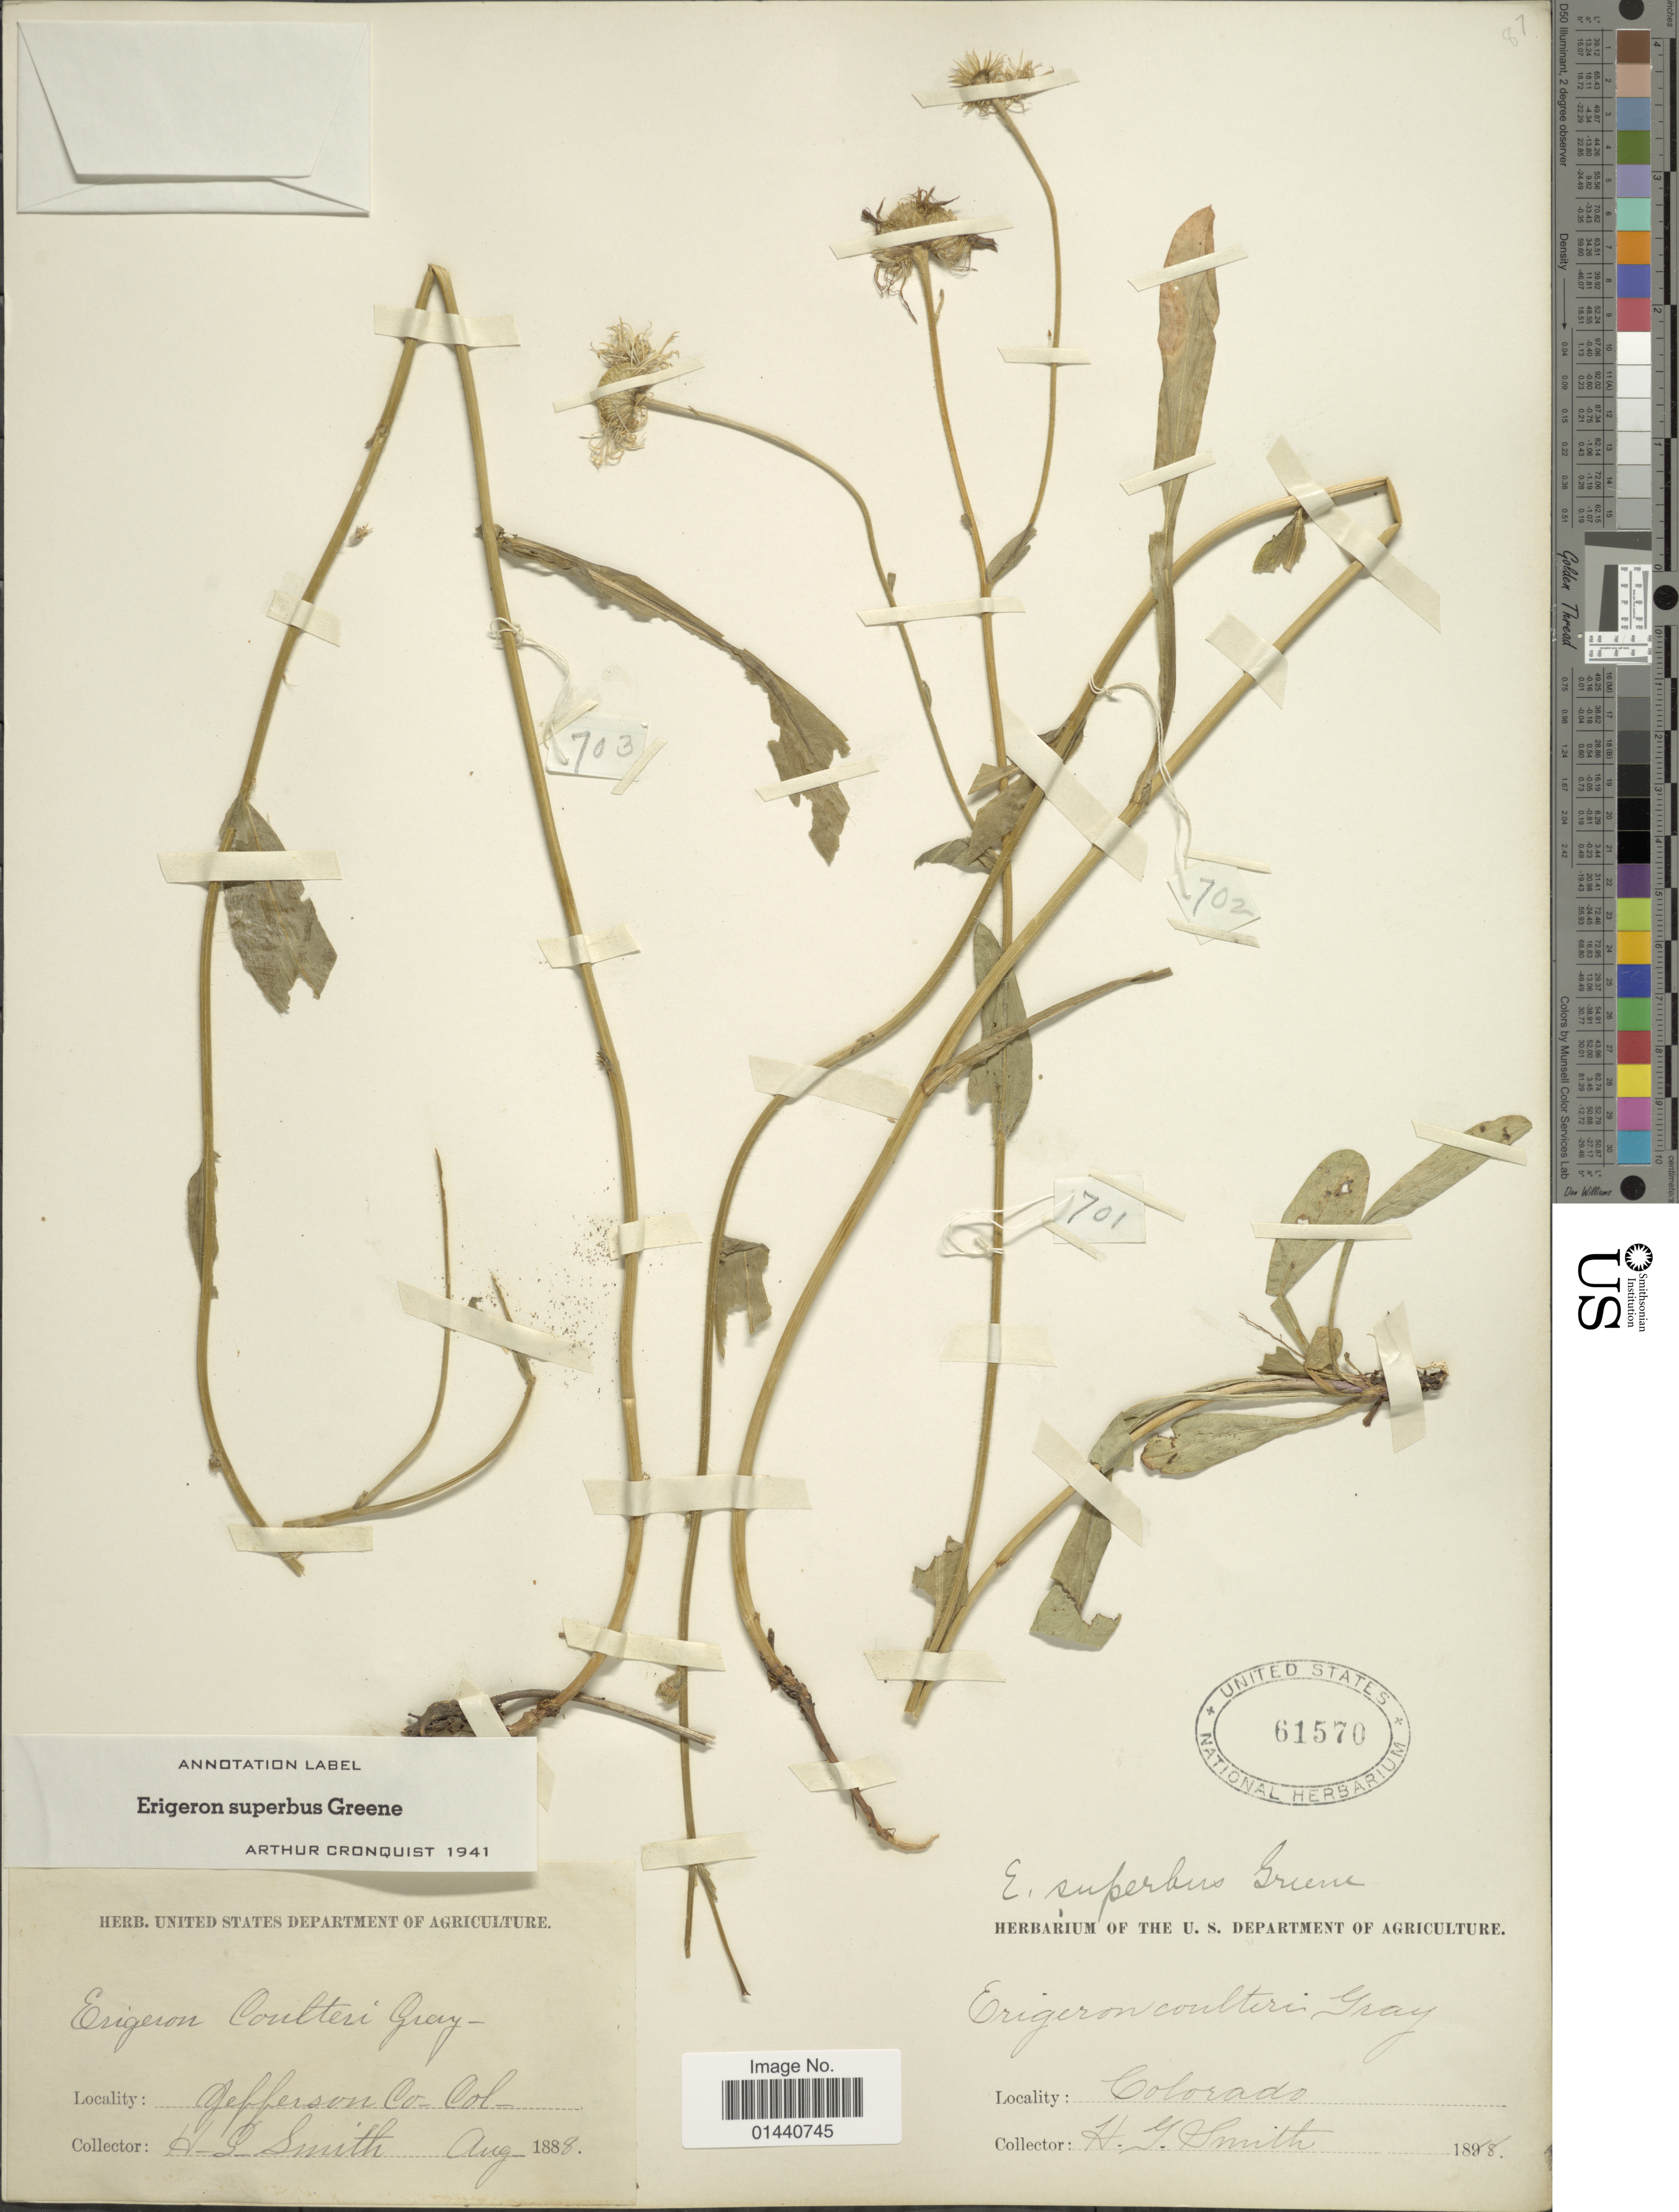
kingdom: Plantae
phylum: Tracheophyta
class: Magnoliopsida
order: Asterales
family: Asteraceae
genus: Erigeron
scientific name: Erigeron superbus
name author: Greene ex Rydb.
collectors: H. G. Smith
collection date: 1888-08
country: United States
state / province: Colorado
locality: Jefferson Co. Col.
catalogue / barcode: US 61570